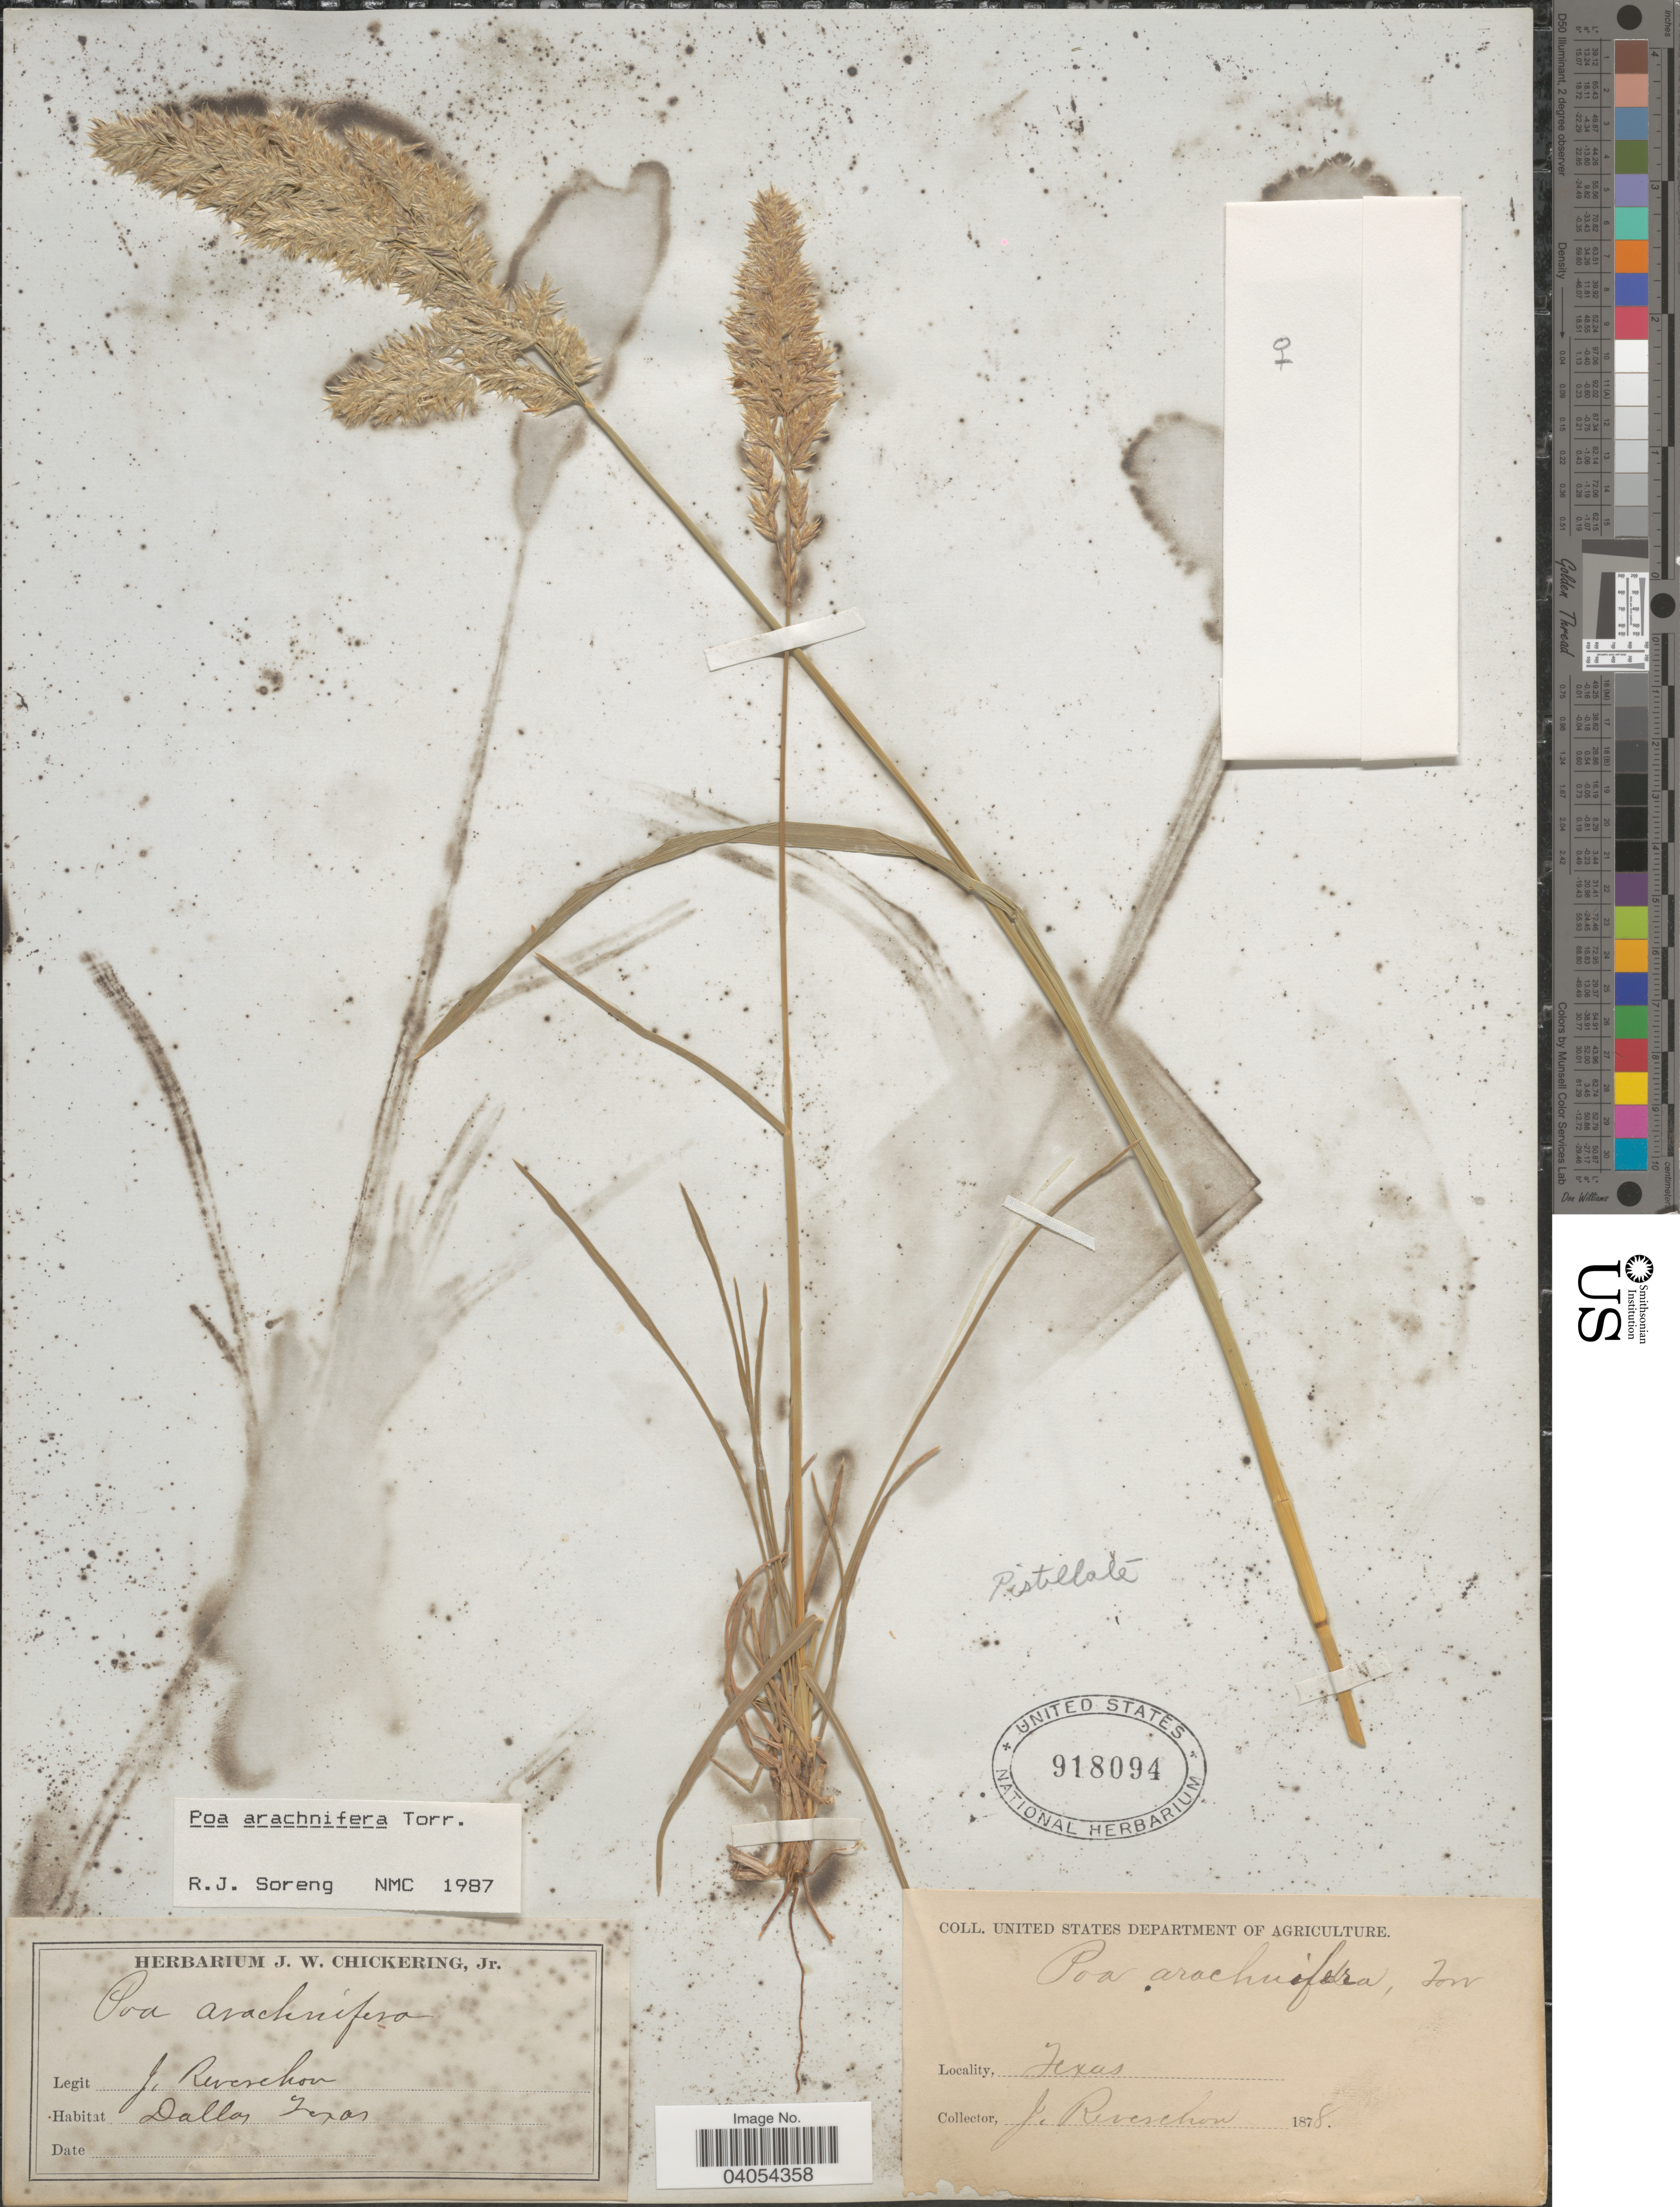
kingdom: Plantae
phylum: Tracheophyta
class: Liliopsida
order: Poales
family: Poaceae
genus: Poa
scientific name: Poa arachnifera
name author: Torr.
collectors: J. Reverchon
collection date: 1878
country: United States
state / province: Texas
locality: Dallas.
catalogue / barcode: US 918094